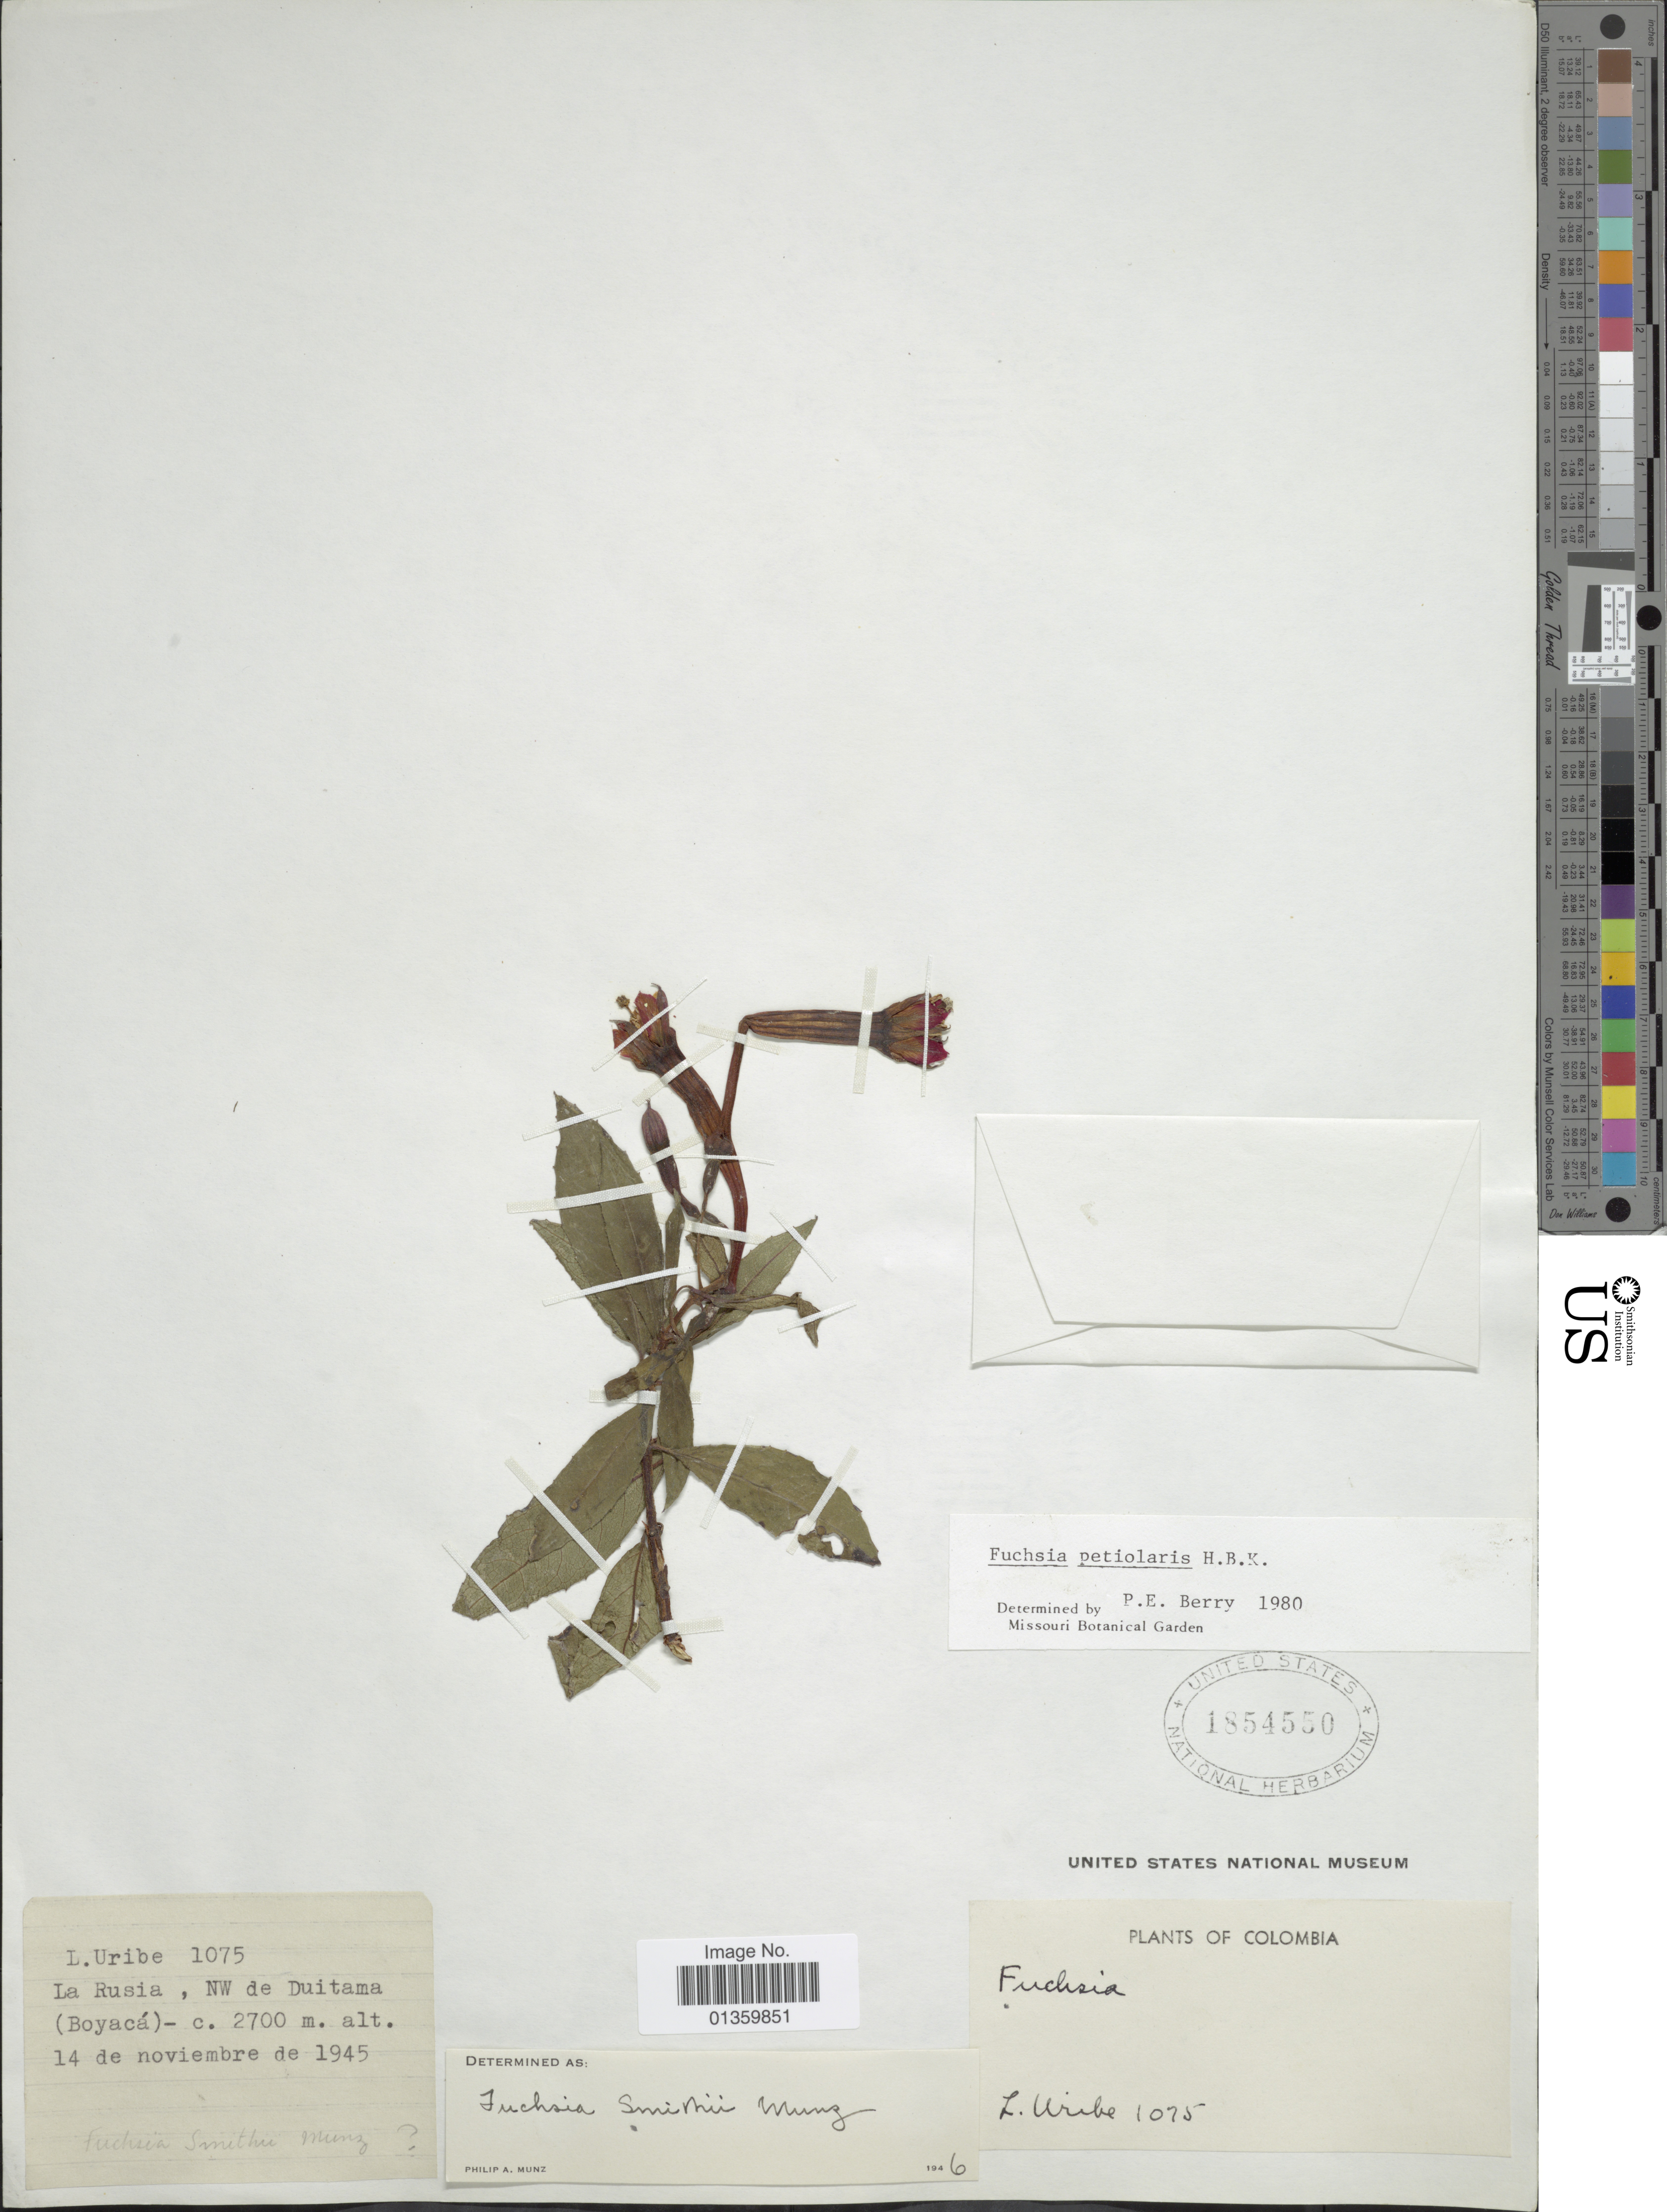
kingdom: Plantae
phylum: Tracheophyta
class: Magnoliopsida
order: Myrtales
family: Onagraceae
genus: Fuchsia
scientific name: Fuchsia petiolaris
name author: Kunth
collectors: L. Uribe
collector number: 1075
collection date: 1945-11-14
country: Colombia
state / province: Boyacá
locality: La Rusia, NW de Duitama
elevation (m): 2700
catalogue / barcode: US 1854550